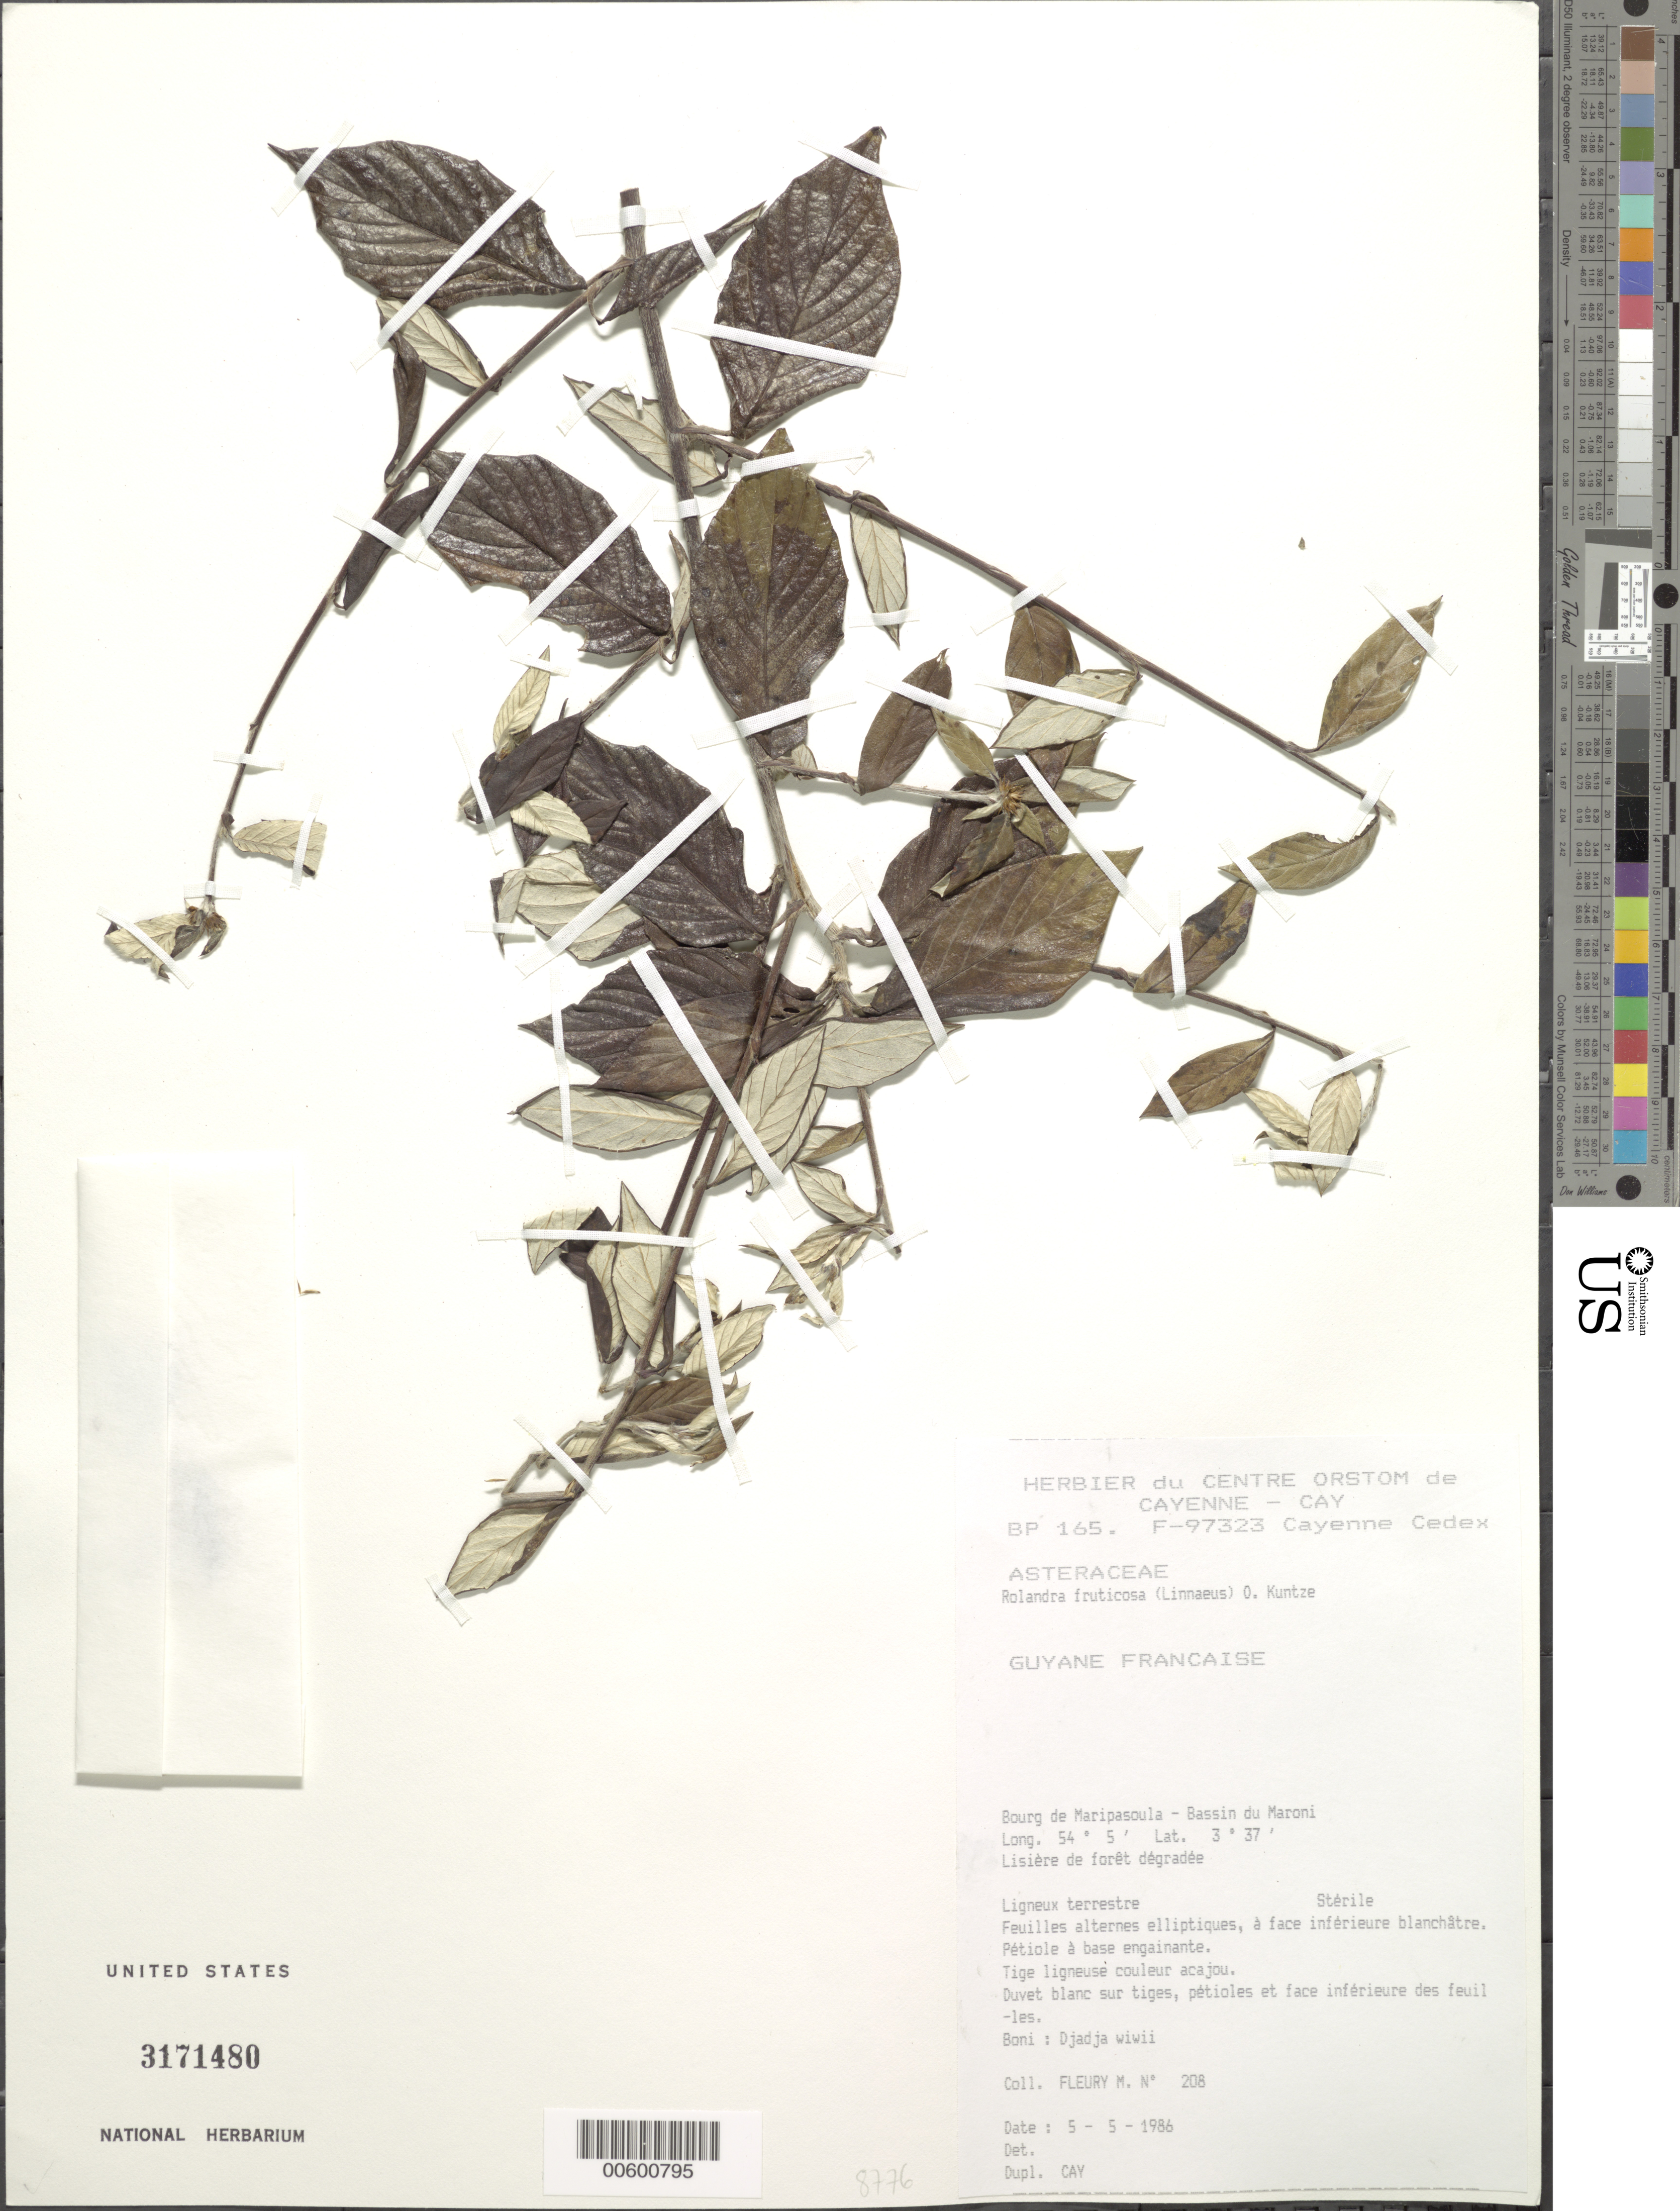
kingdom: Plantae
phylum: Tracheophyta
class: Magnoliopsida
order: Asterales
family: Asteraceae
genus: Rolandra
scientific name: Rolandra fruticosa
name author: (L.) Kuntze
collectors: M. Fleury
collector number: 208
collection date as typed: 5-May-86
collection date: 1986-05-05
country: French Guiana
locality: Bourg de Maripasoula - Bassin du Maroni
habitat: Edge of disturbed forest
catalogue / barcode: US 3171480